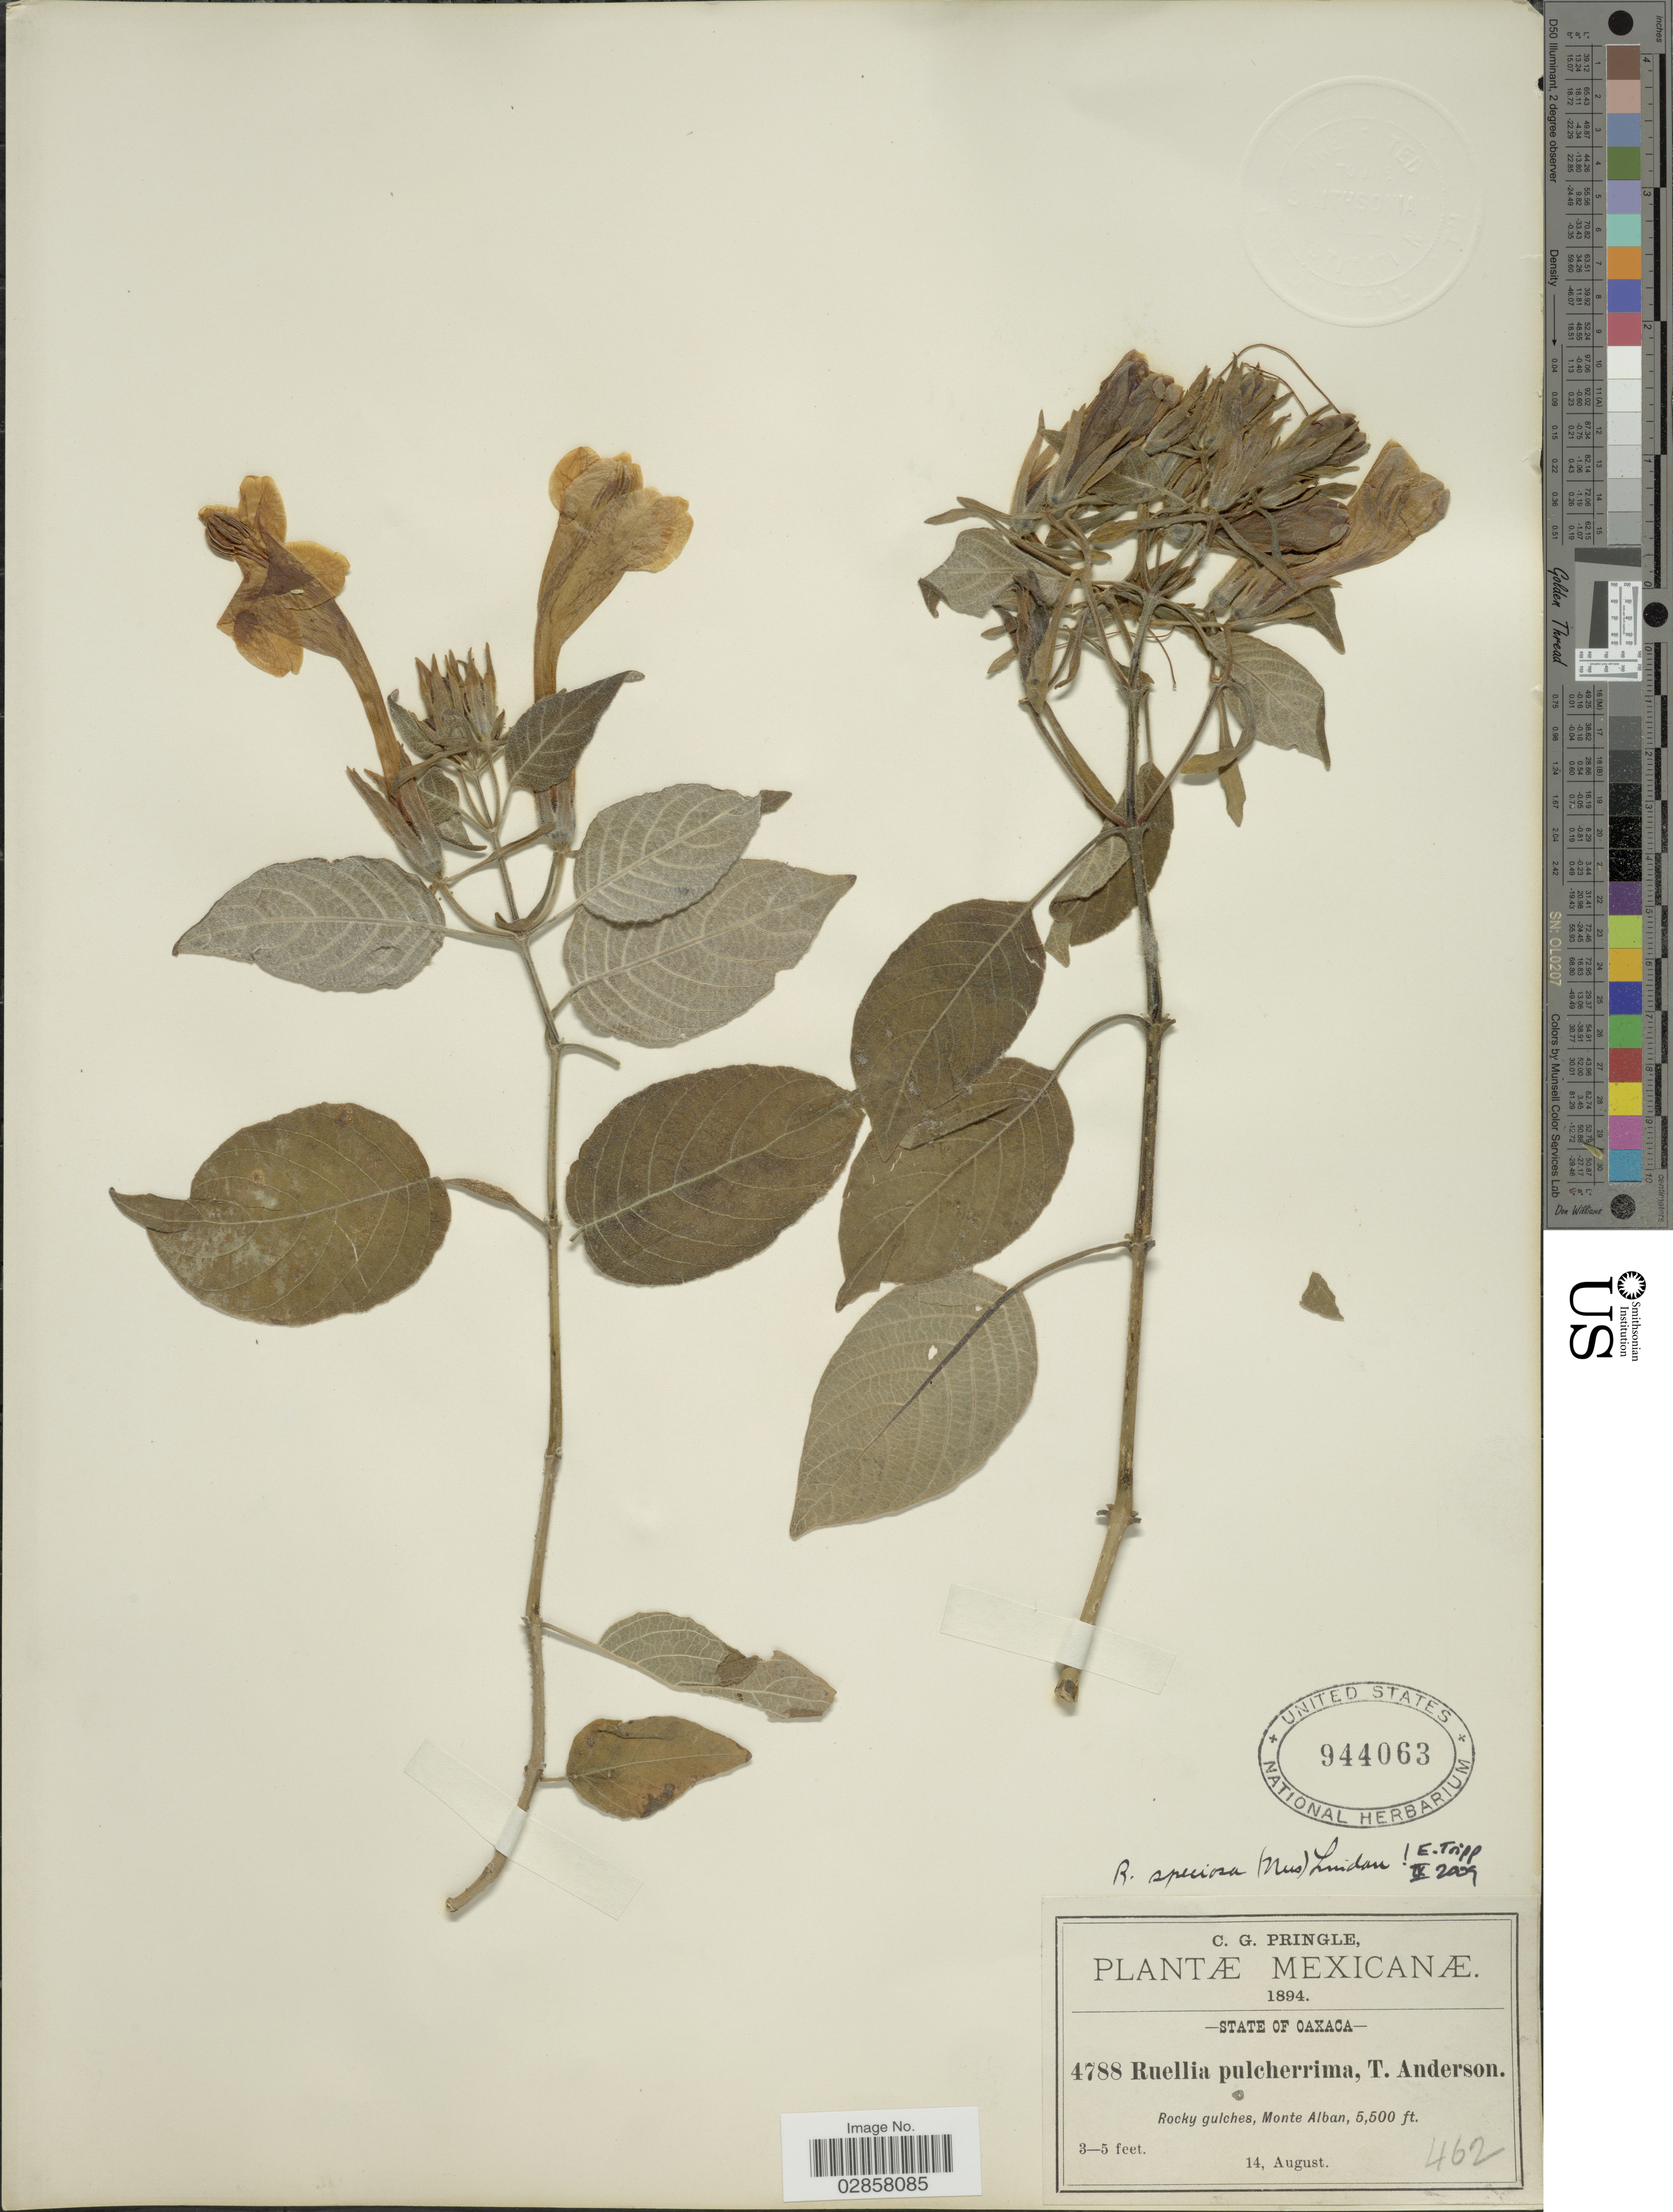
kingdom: Plantae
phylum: Tracheophyta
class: Magnoliopsida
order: Lamiales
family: Acanthaceae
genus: Ruellia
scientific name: Ruellia speciosa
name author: Mart. ex Nees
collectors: C. G. Pringle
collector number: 4788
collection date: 1894-08-14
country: Mexico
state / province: Oaxaca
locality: Monte Alban.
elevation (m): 1676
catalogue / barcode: US 944063